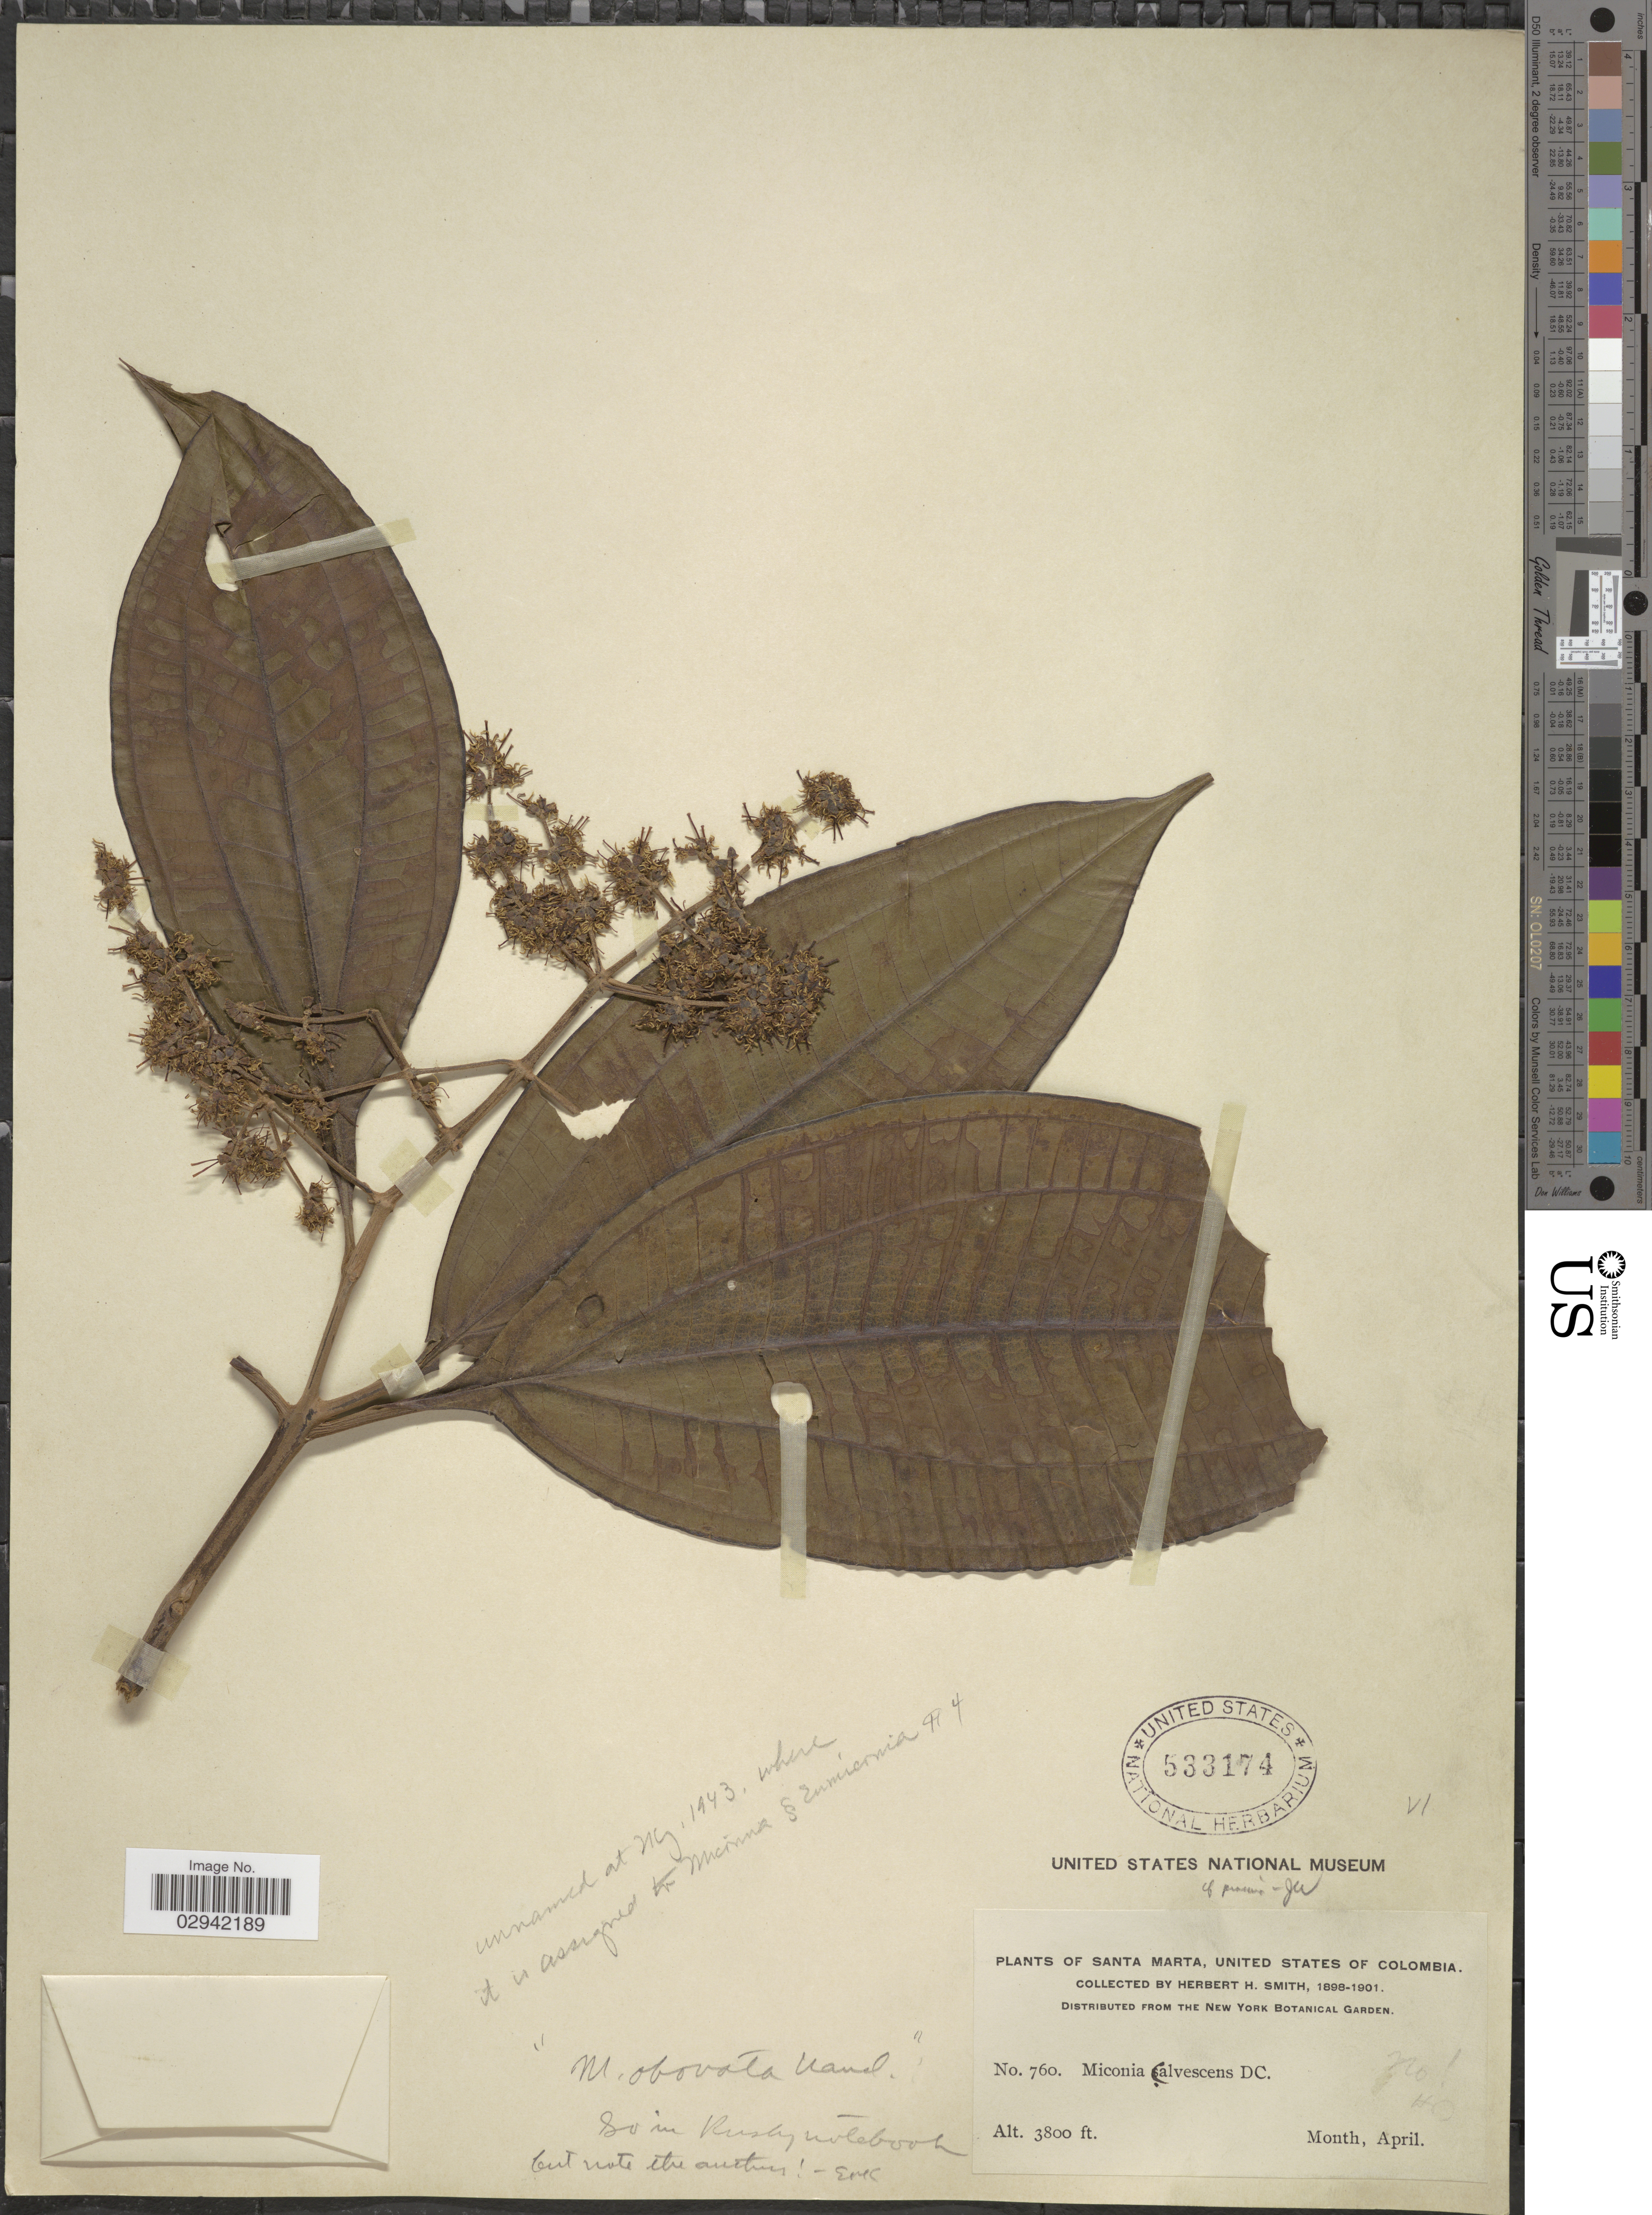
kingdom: Plantae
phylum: Tracheophyta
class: Magnoliopsida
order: Myrtales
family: Melastomataceae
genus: Miconia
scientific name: Miconia prasina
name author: (Sw.) DC.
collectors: Herbert H. Smith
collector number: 760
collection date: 1898-04/1901-04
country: Colombia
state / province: Magdalena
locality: Santa Marta, United States of Colombia.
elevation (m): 1158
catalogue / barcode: US 533174